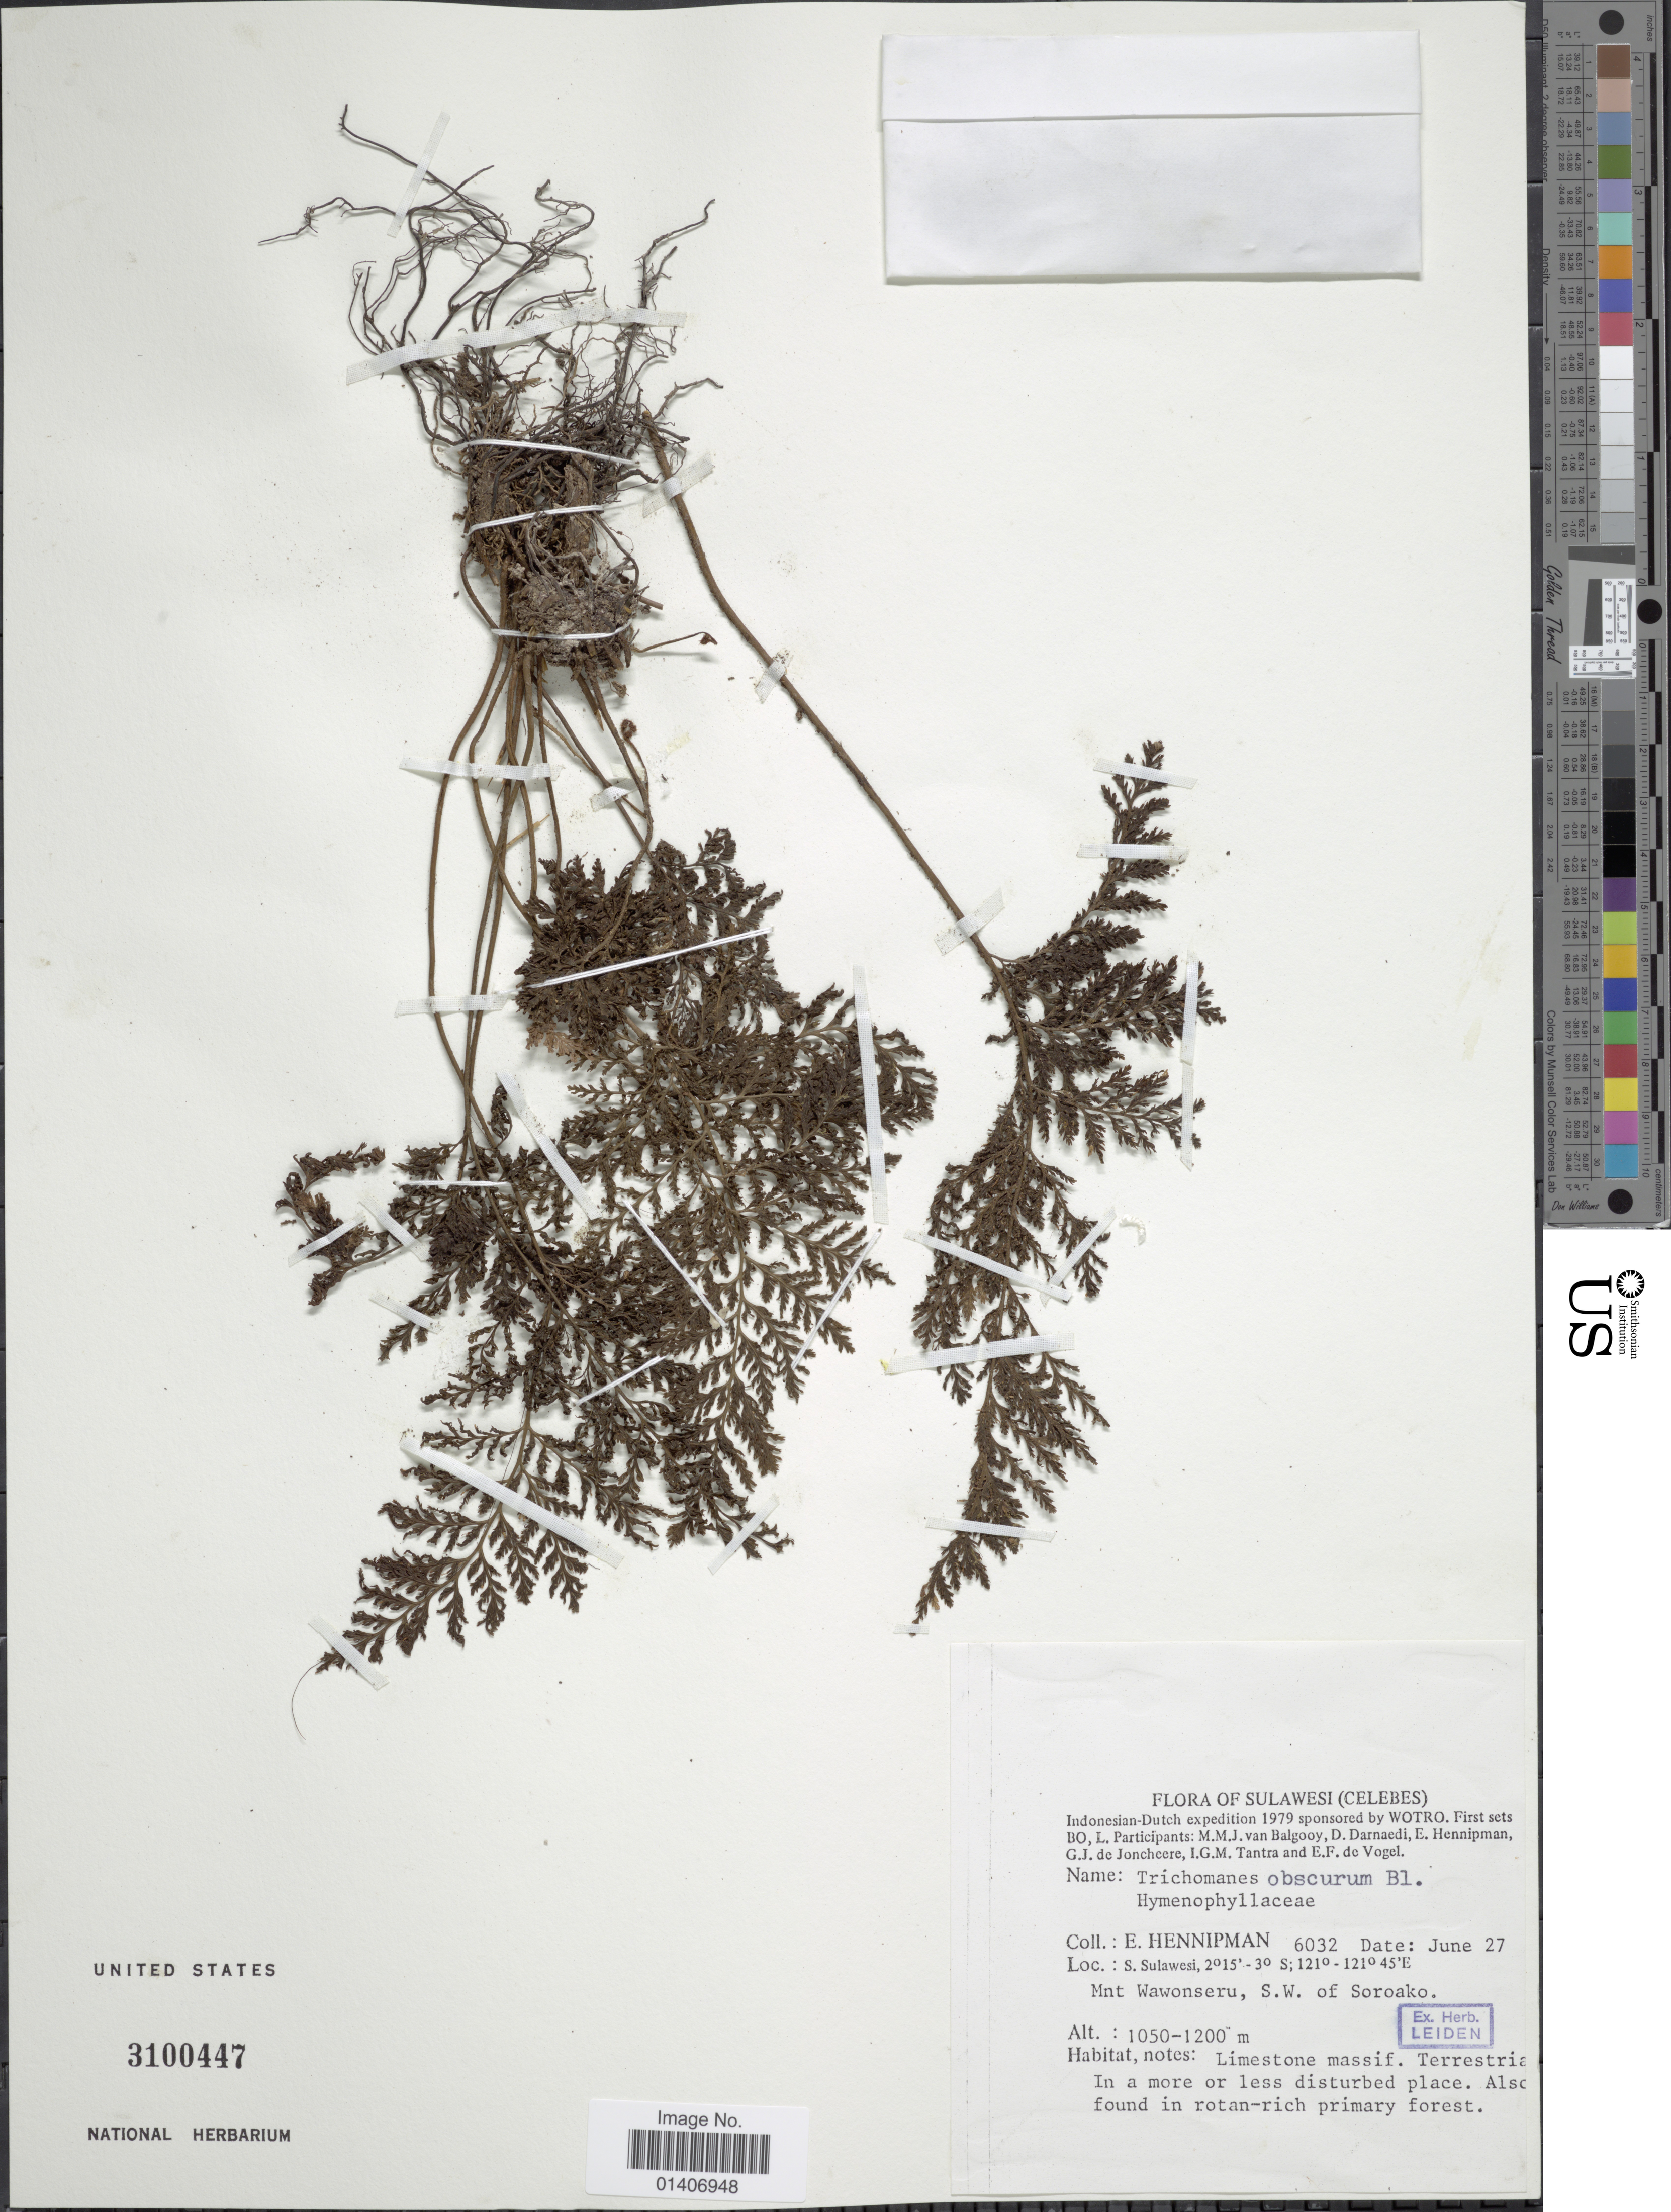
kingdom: Plantae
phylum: Tracheophyta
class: Polypodiopsida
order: Hymenophyllales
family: Hymenophyllaceae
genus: Abrodictyum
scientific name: Abrodictyum obscurum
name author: (Blume) Ebihara & K. Iwats.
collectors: E. Hennipman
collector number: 6032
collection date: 1979-06-27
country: Indonesia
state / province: Sulawesi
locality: Sulawesi(Celebes), S. Sulawesi, Mnt Wawonseru, S.W. of Soroako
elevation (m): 1050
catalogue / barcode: US 3100447